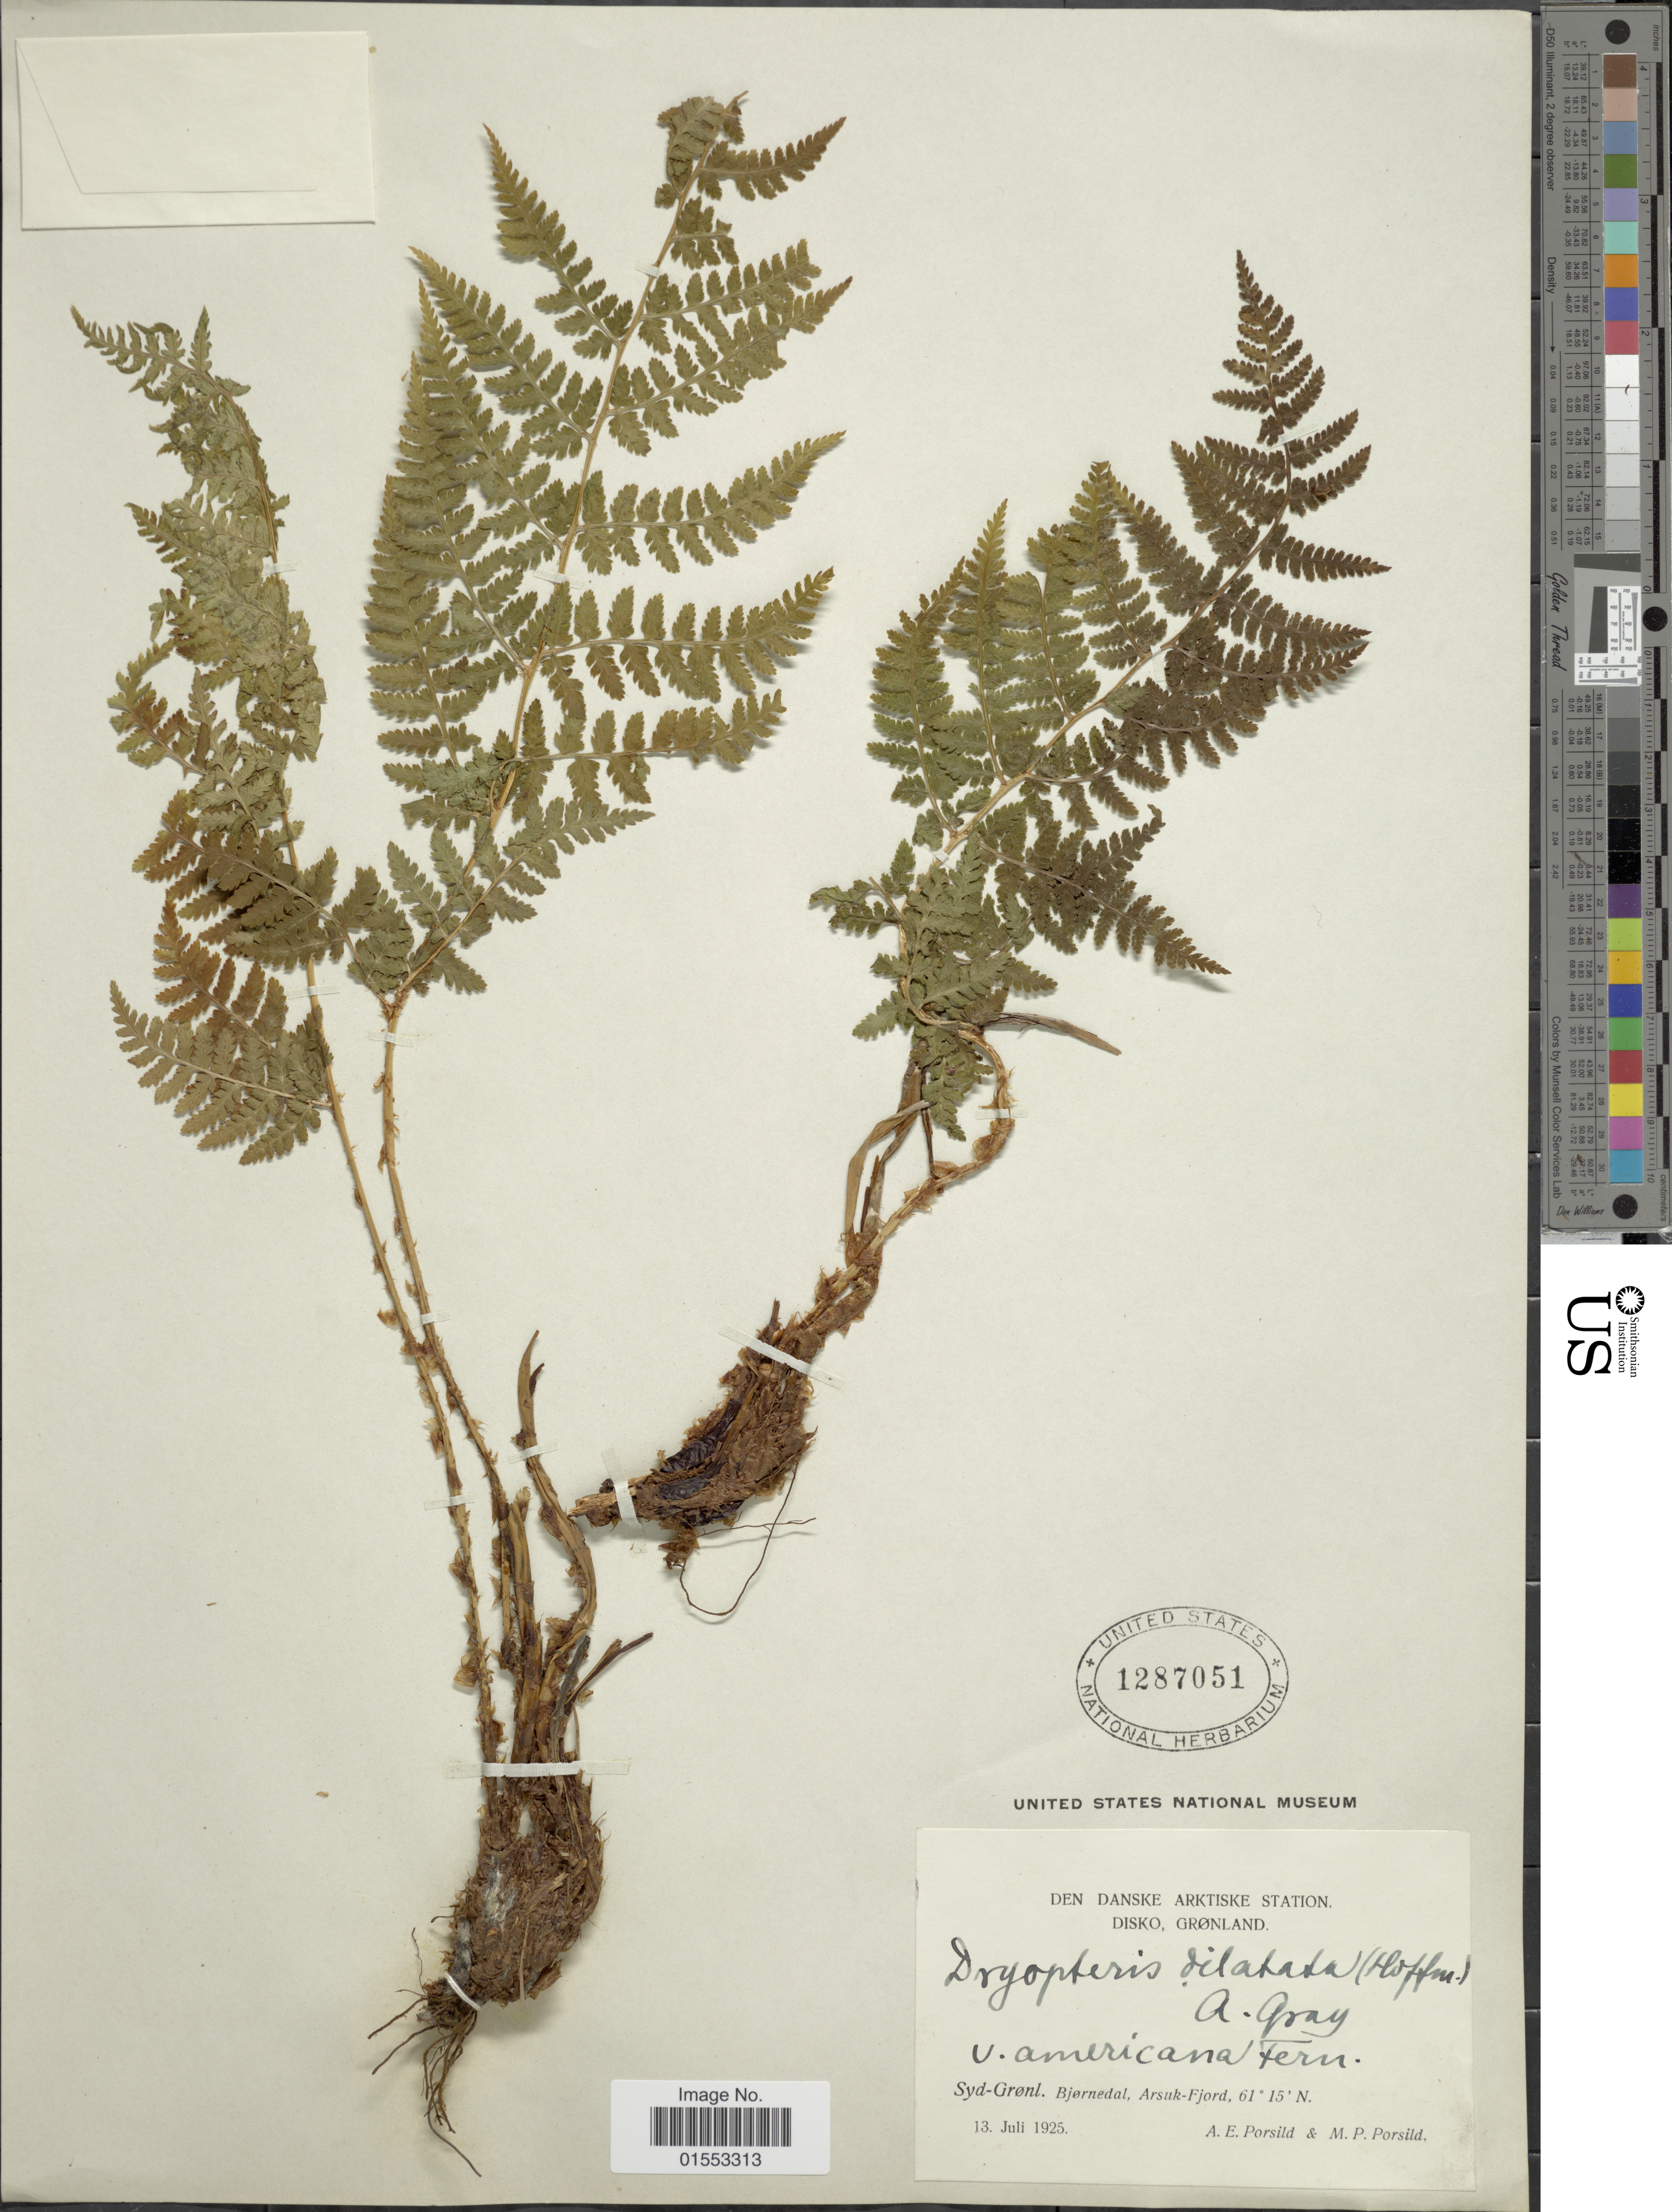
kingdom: Plantae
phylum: Tracheophyta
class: Polypodiopsida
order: Polypodiales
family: Dryopteridaceae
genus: Dryopteris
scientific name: Dryopteris expansa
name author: (C. Presl) Fraser-Jenk. & Jermy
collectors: A. E. Porsild & M. P. Porsild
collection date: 1925-07-13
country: Greenland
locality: Disko, Gronland. Syd-Gronl. Bjornedal, Arsuk-Fjord.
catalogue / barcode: US 1287051